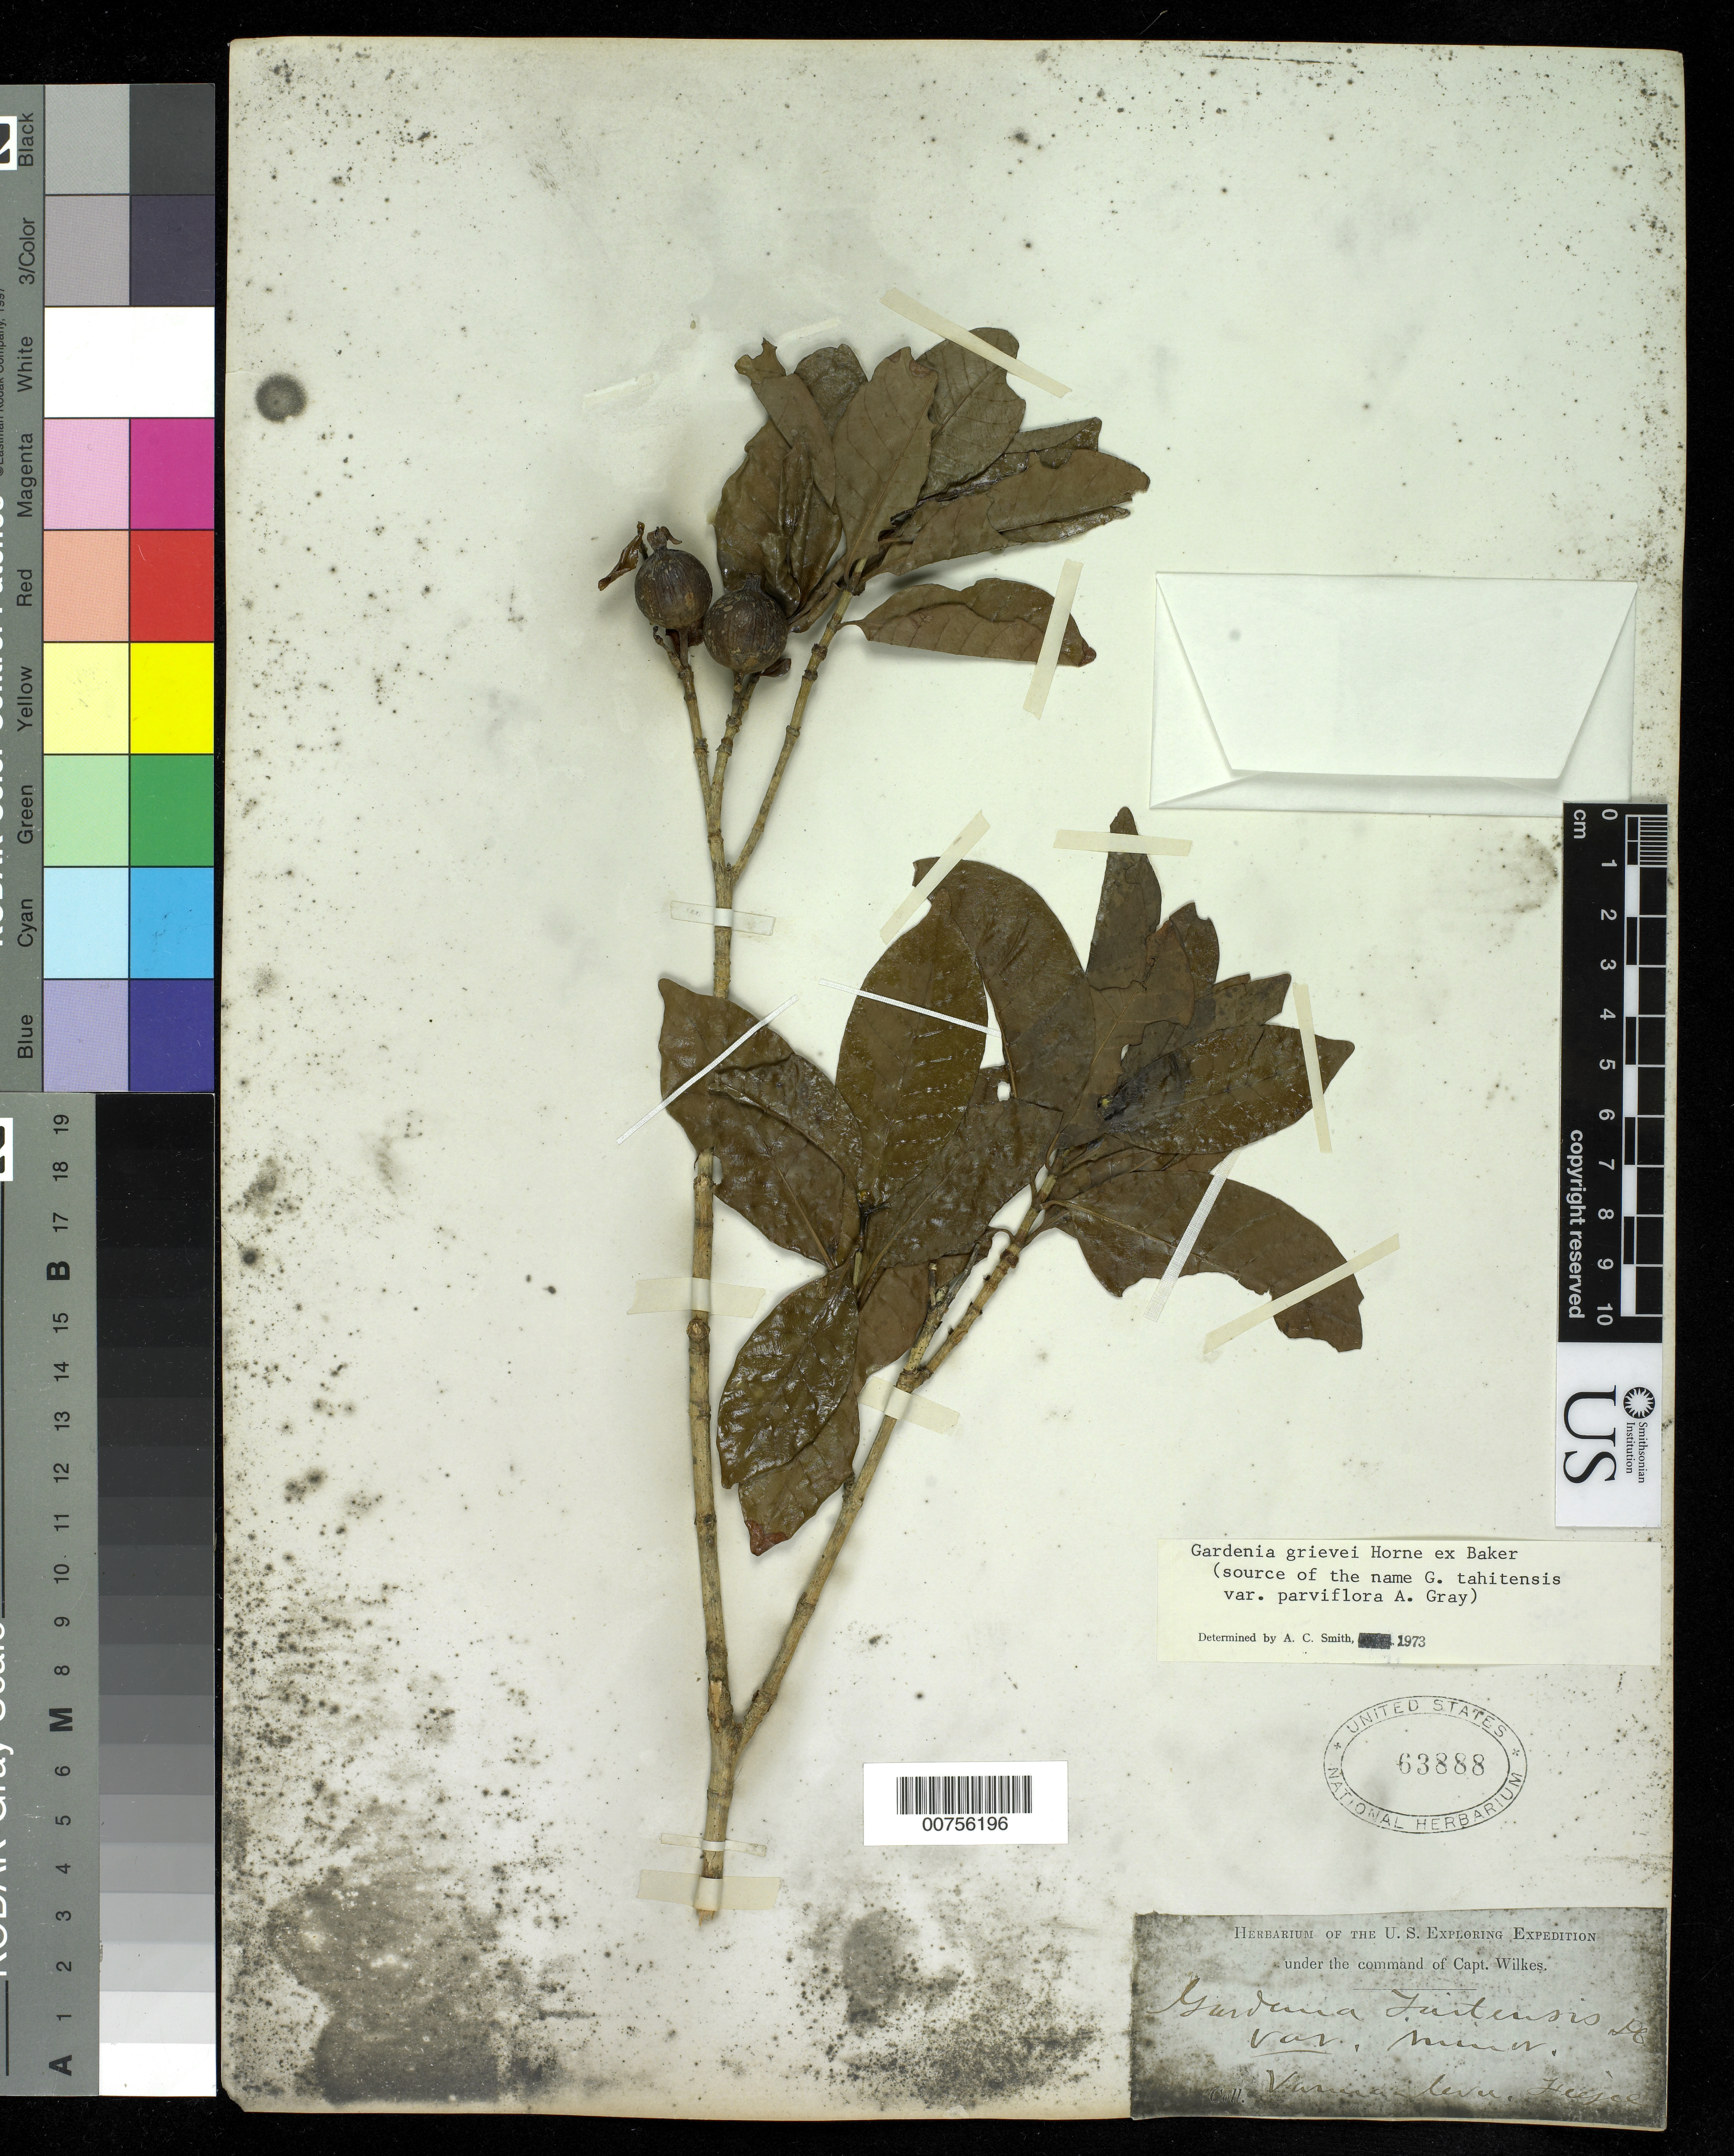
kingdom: Plantae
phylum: Tracheophyta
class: Magnoliopsida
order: Gentianales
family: Rubiaceae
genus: Gardenia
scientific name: Gardenia grievei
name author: Horne ex Baker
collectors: Wilkes Explor. Exped.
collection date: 1838/1842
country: Fiji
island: Vanua Levu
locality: Vanua-levu, Feejee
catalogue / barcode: US 63888